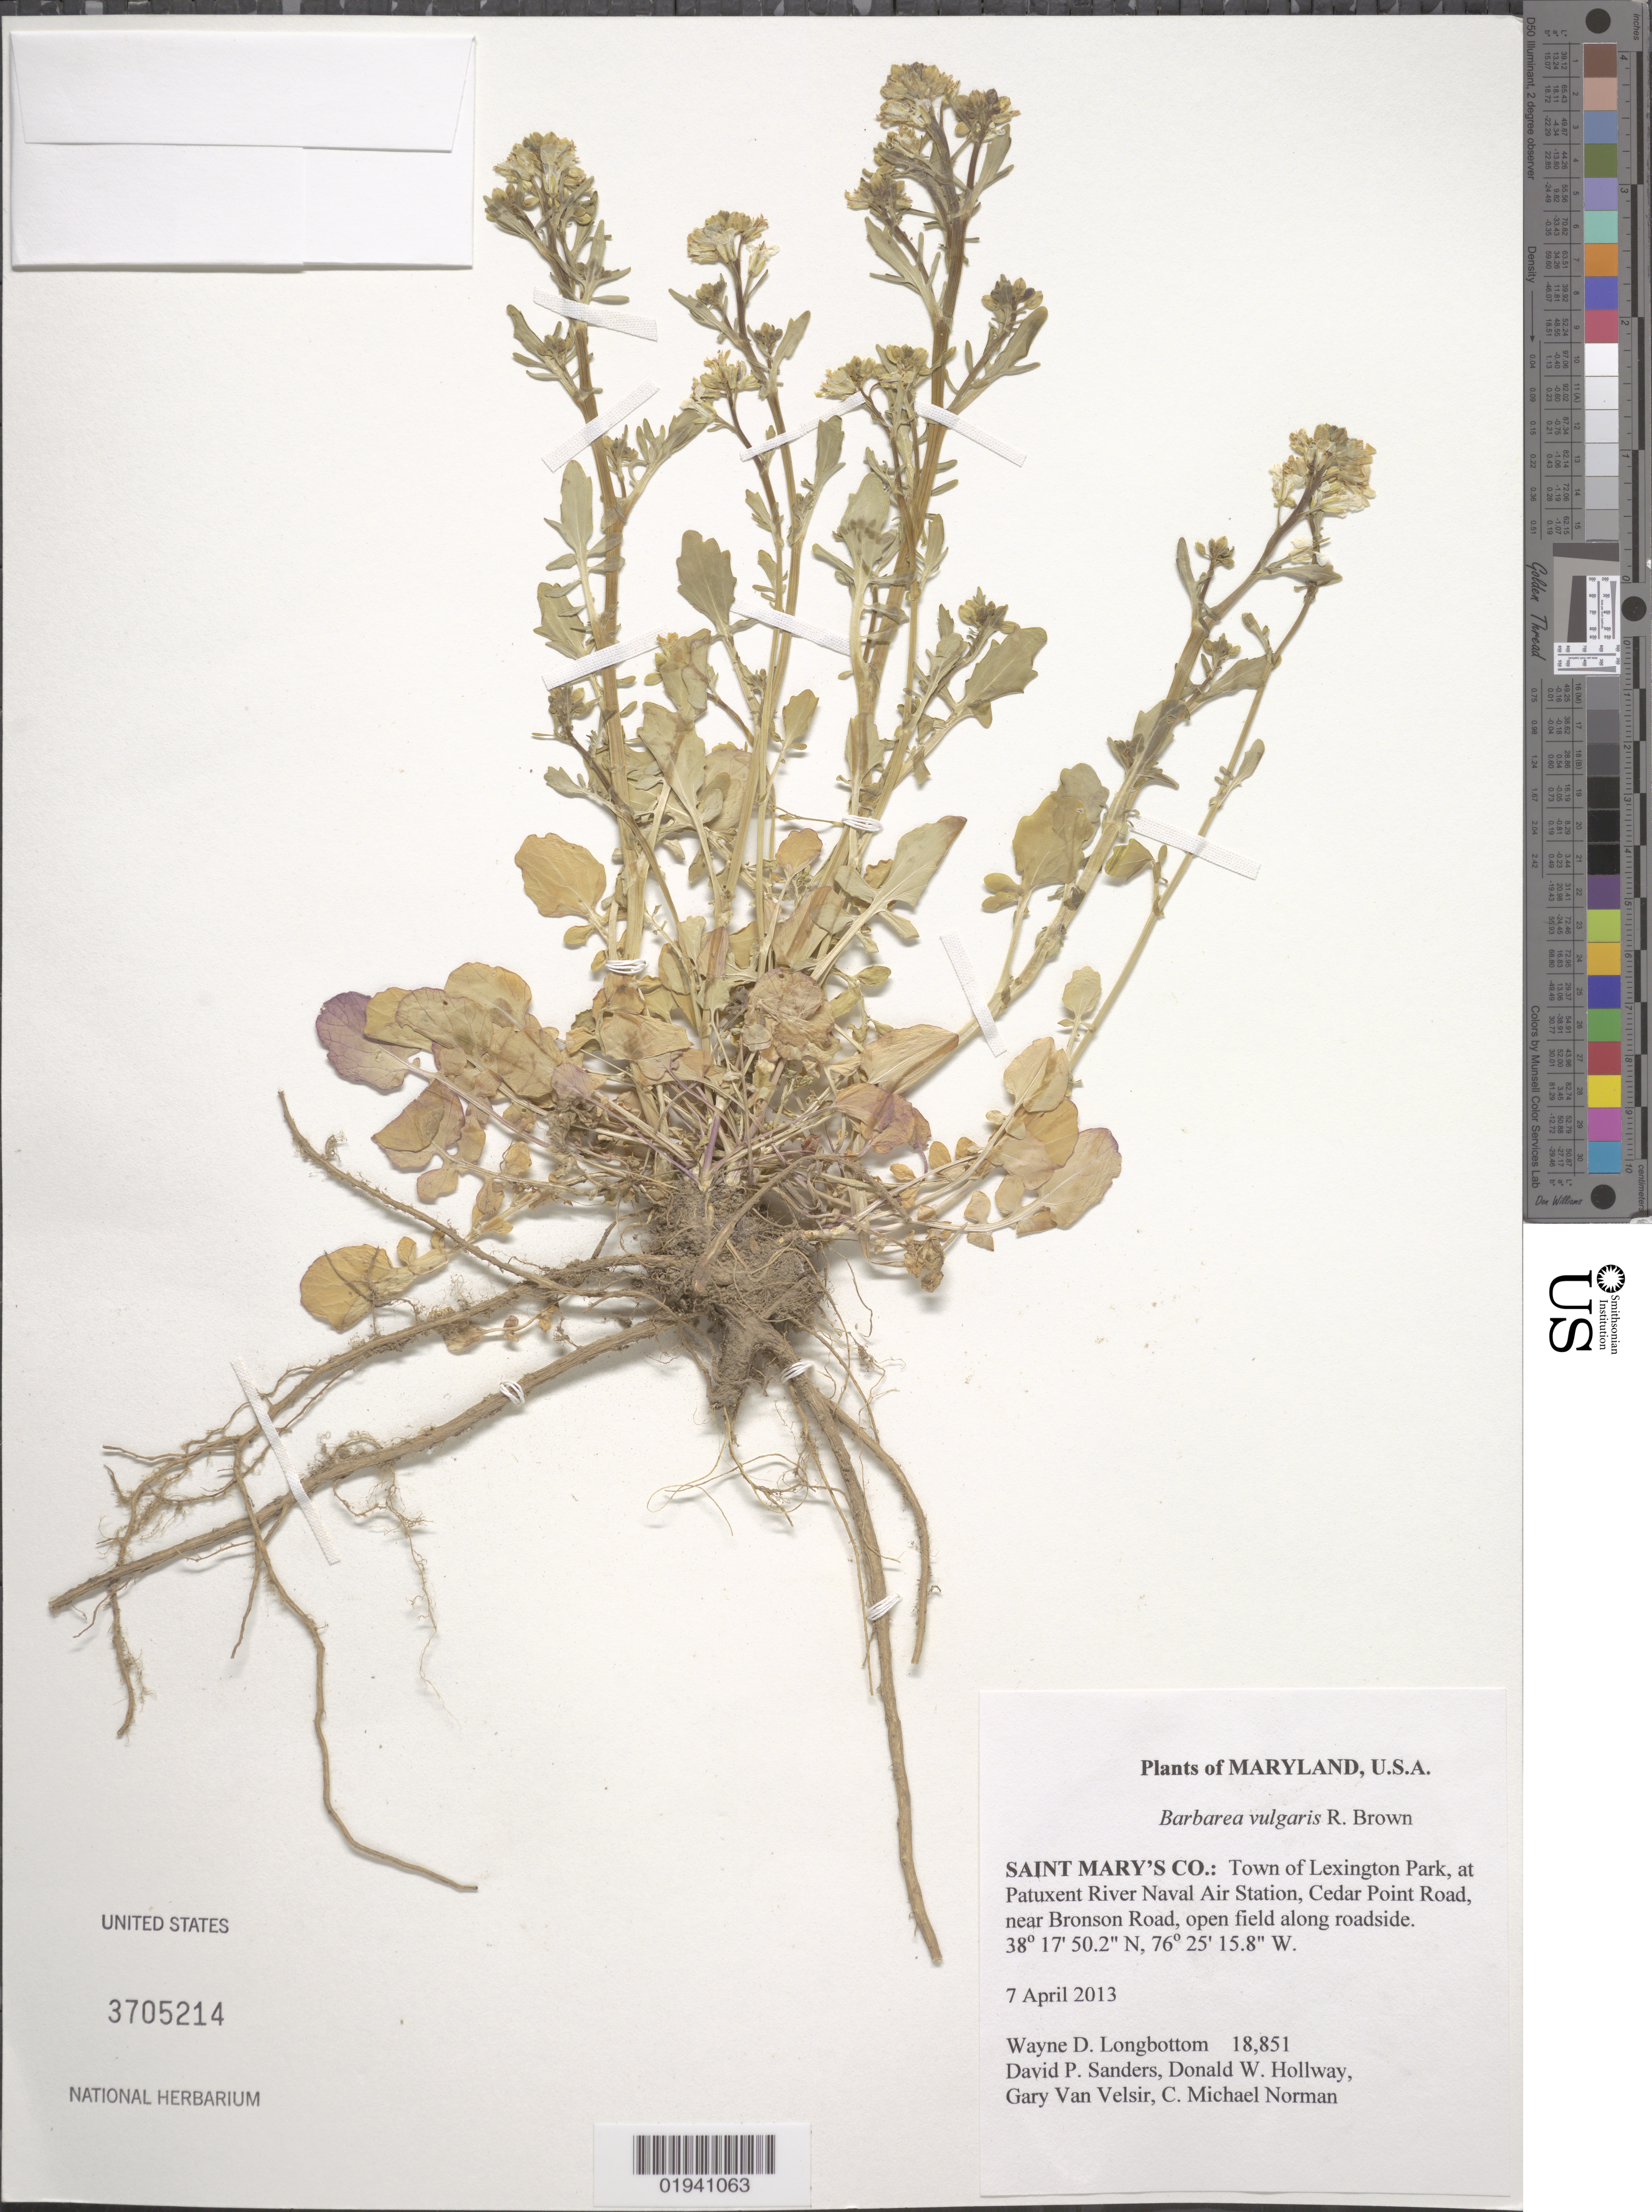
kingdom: Plantae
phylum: Tracheophyta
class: Magnoliopsida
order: Brassicales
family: Brassicaceae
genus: Barbarea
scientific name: Barbarea vulgaris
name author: W.T. Aiton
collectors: W. D. Longbottom, D. Hollway, C. Norman, D. Sanders & G. Van Velsir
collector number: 18851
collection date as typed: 7 April 2013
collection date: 2013-04-07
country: United States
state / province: Maryland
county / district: St. Mary's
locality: Town of Lexington Park, at Patuxent River Naval Air Station, Cedar Point Road, near Bronson Road, open field along roadside.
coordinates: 38 17 50.2 N, 76 25 15.8 W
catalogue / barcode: US 3705214